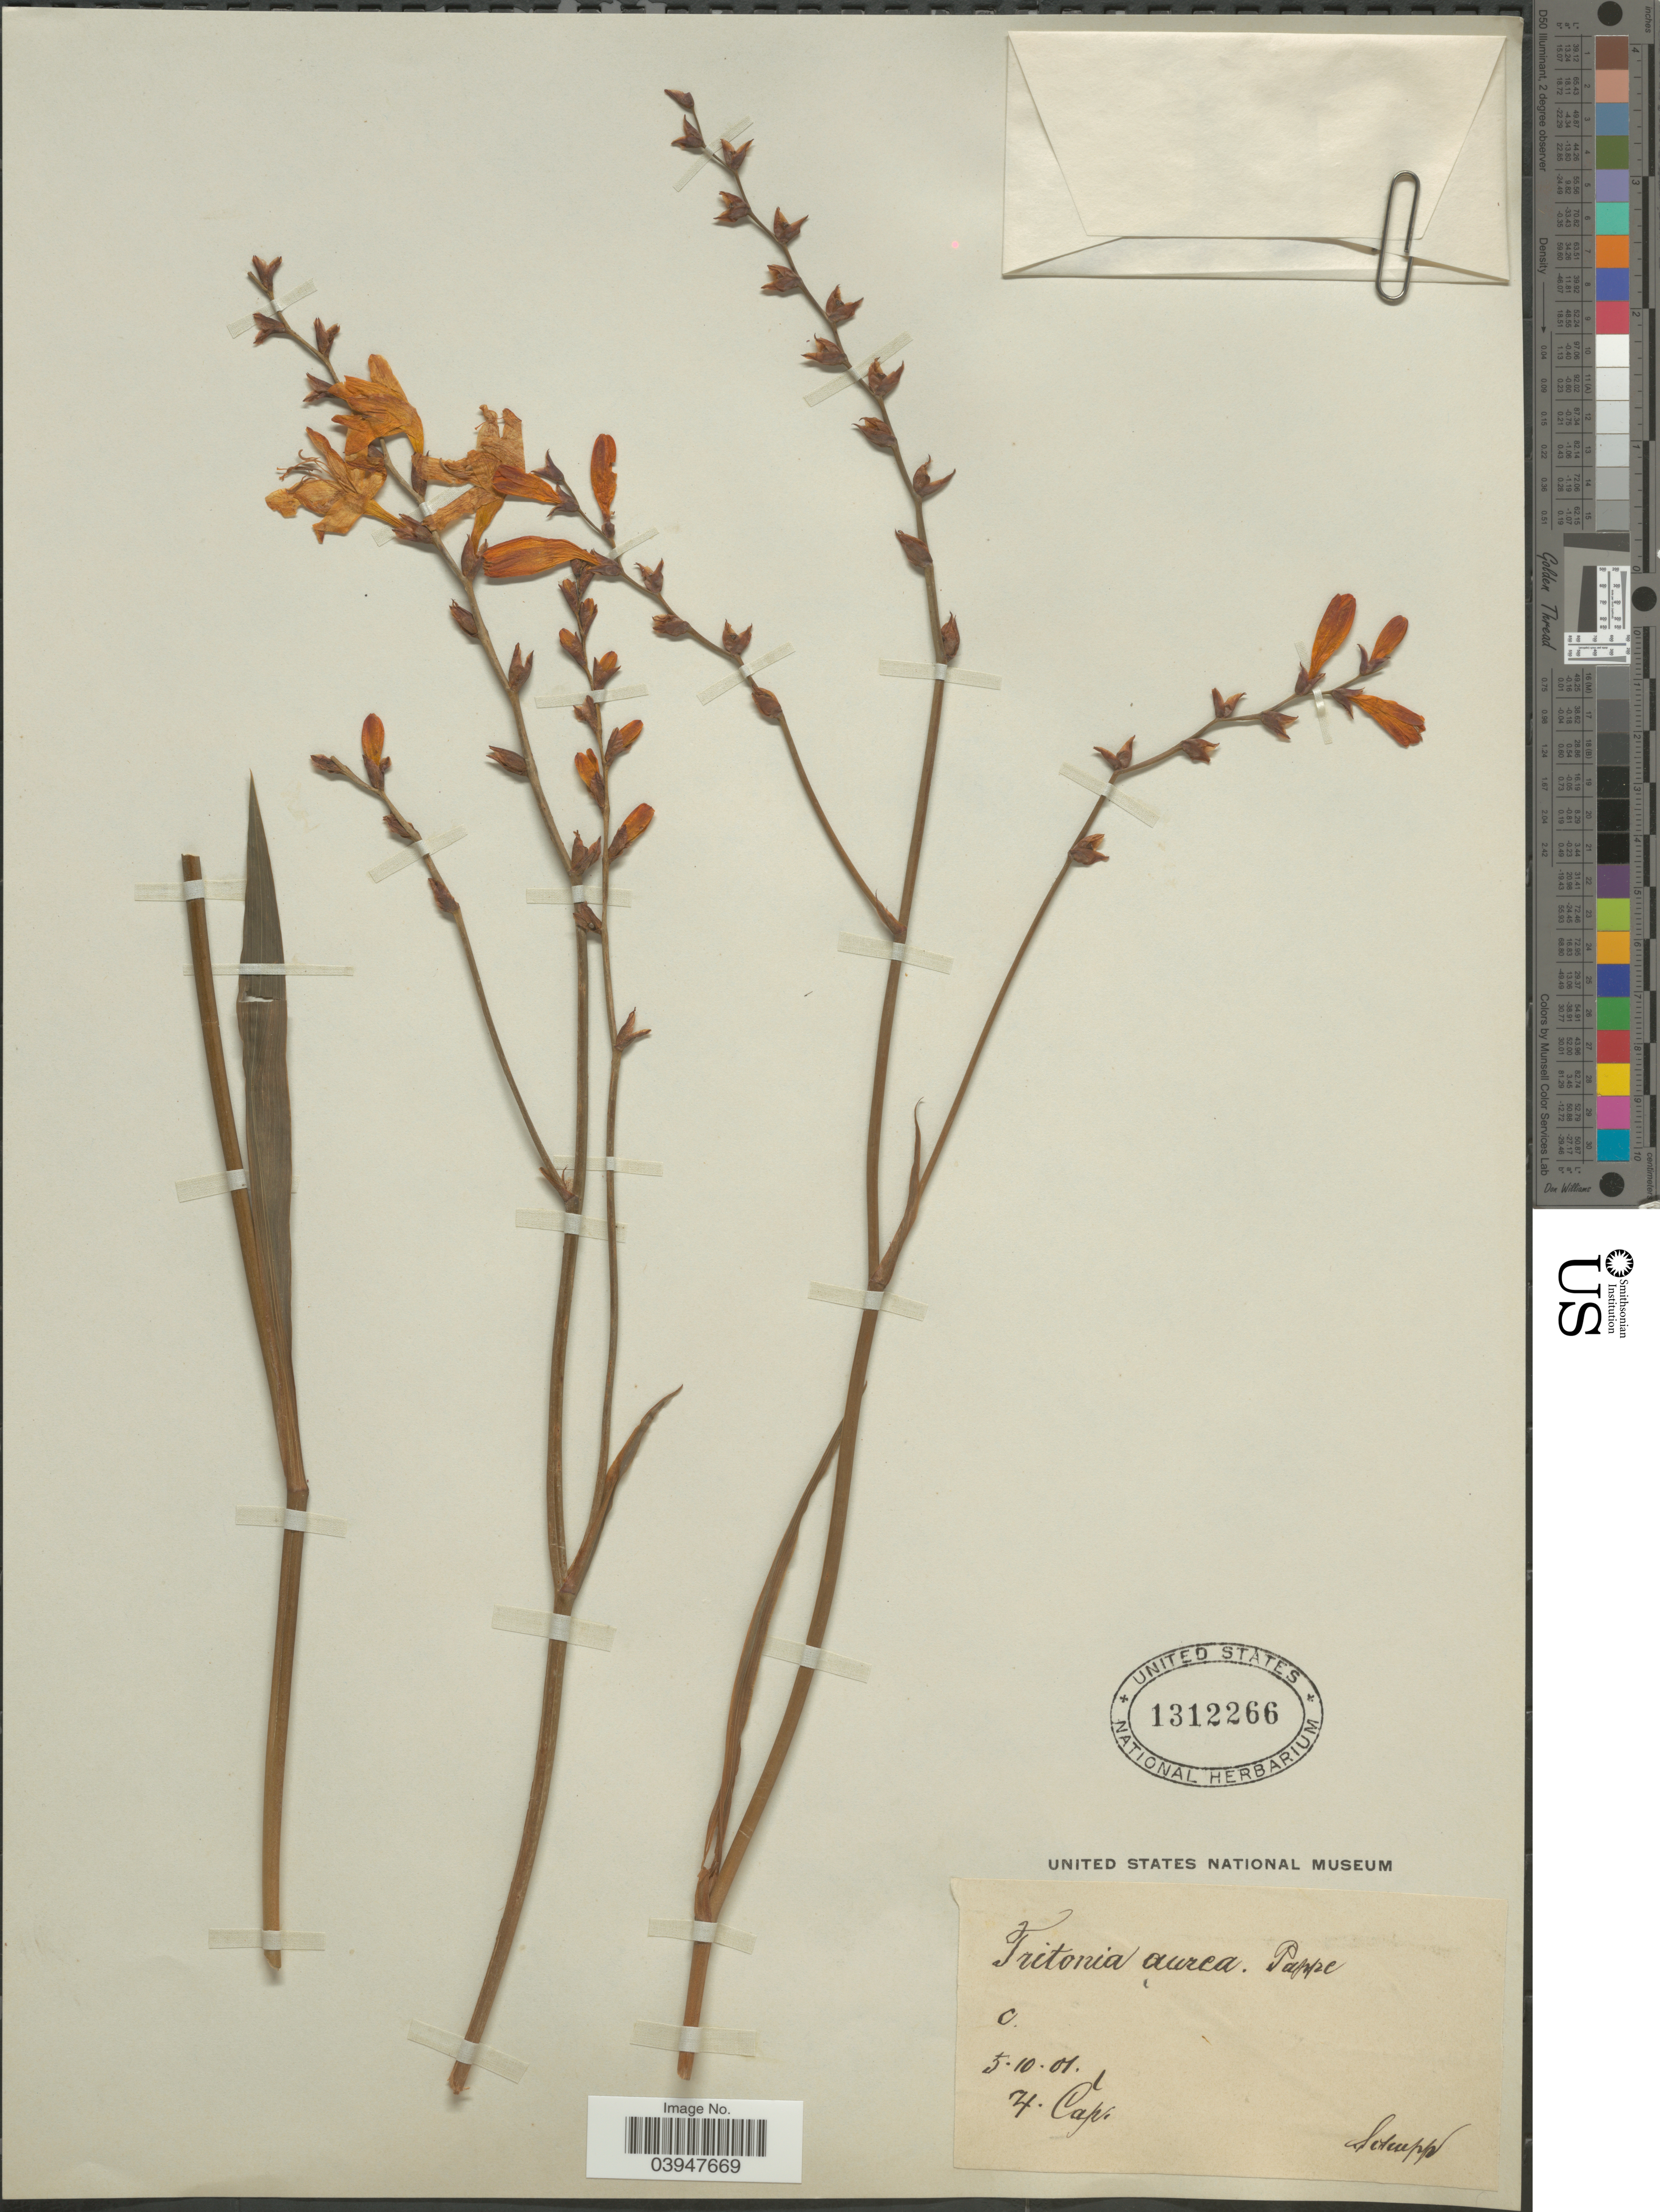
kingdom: Plantae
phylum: Tracheophyta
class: Liliopsida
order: Asparagales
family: Iridaceae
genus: Crocosmia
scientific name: Crocosmia aurea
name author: (Pappe ex Hook.) Planch.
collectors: Schupp.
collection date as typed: Transcribed d/m/y: 5/10/1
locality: [illegible text]. Cape.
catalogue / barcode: US 1312266